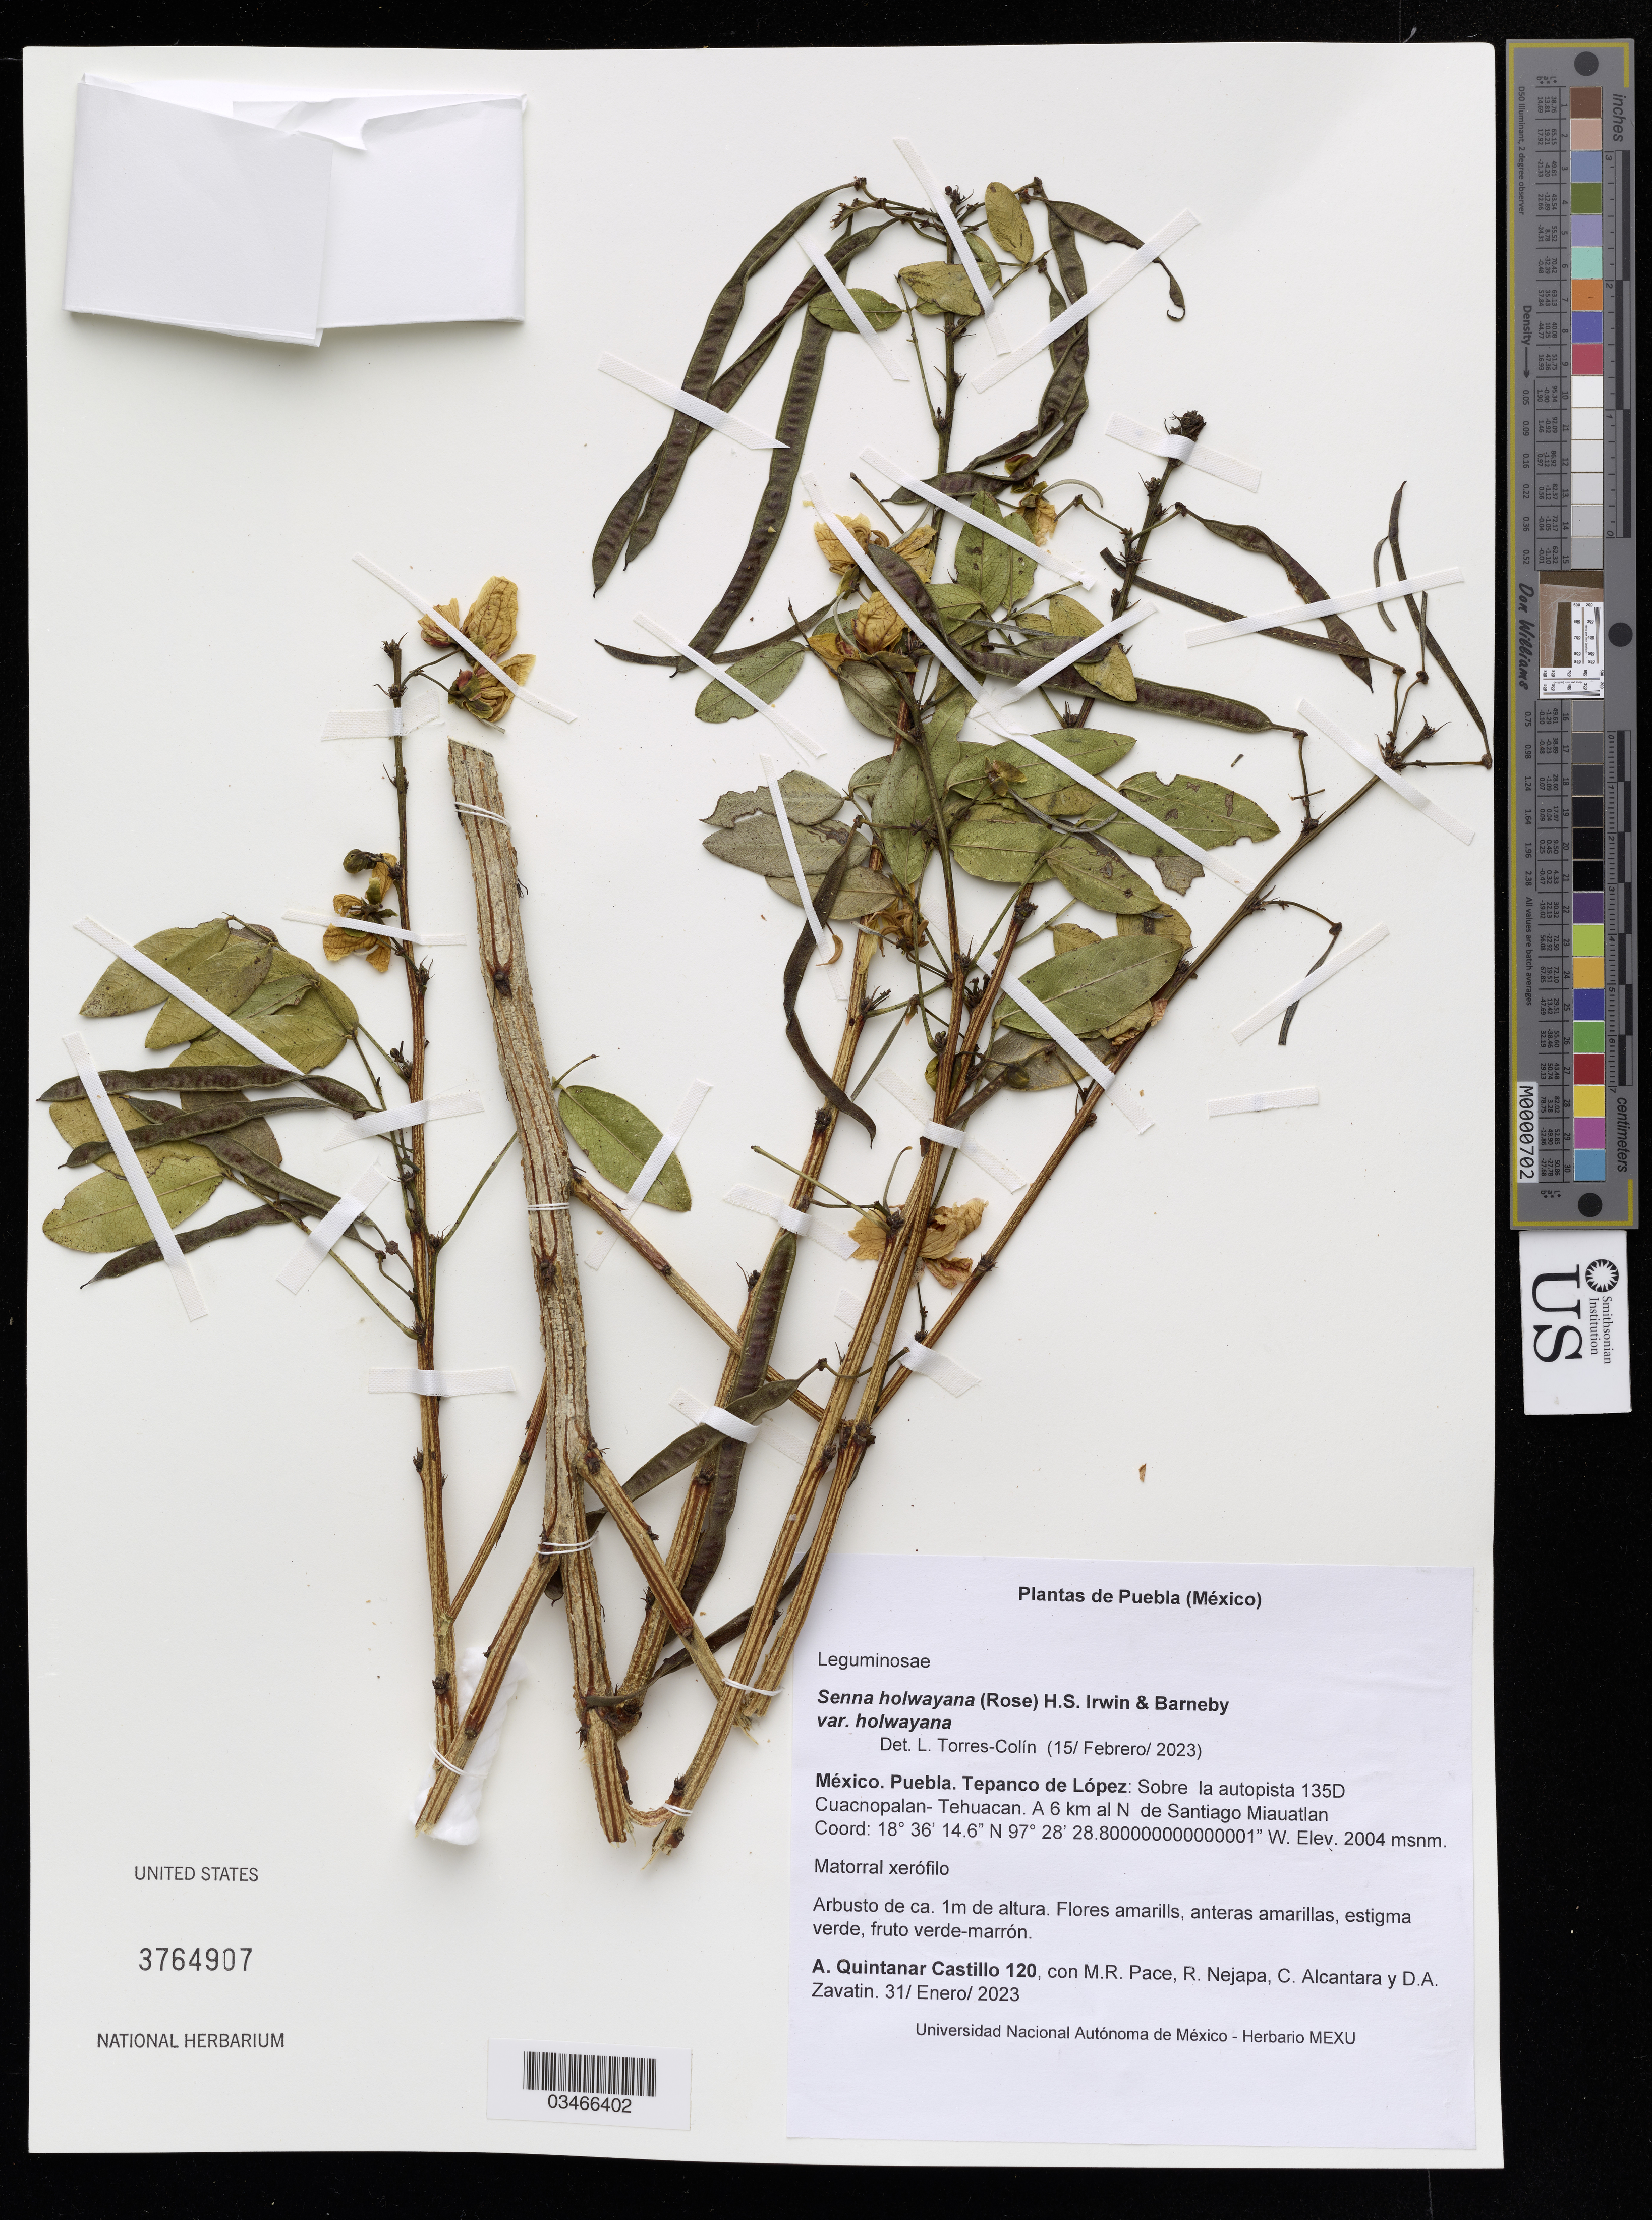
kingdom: Plantae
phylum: Tracheophyta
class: Magnoliopsida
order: Fabales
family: Fabaceae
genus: Senna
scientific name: Senna holwayana var. holwayana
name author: (Rose) H.S. Irwin & Barneby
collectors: M. R. Pace, R. Nejapa & C. Alcantara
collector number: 120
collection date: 2023-01-31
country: Mexico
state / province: Puebla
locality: México. Puebla. Tepanco de López: Sobre la autopista 135D Cuacnopalan- Tehuacan. A 6 km al N de Santiago Miauatlan.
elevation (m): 2004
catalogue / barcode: US 3764907